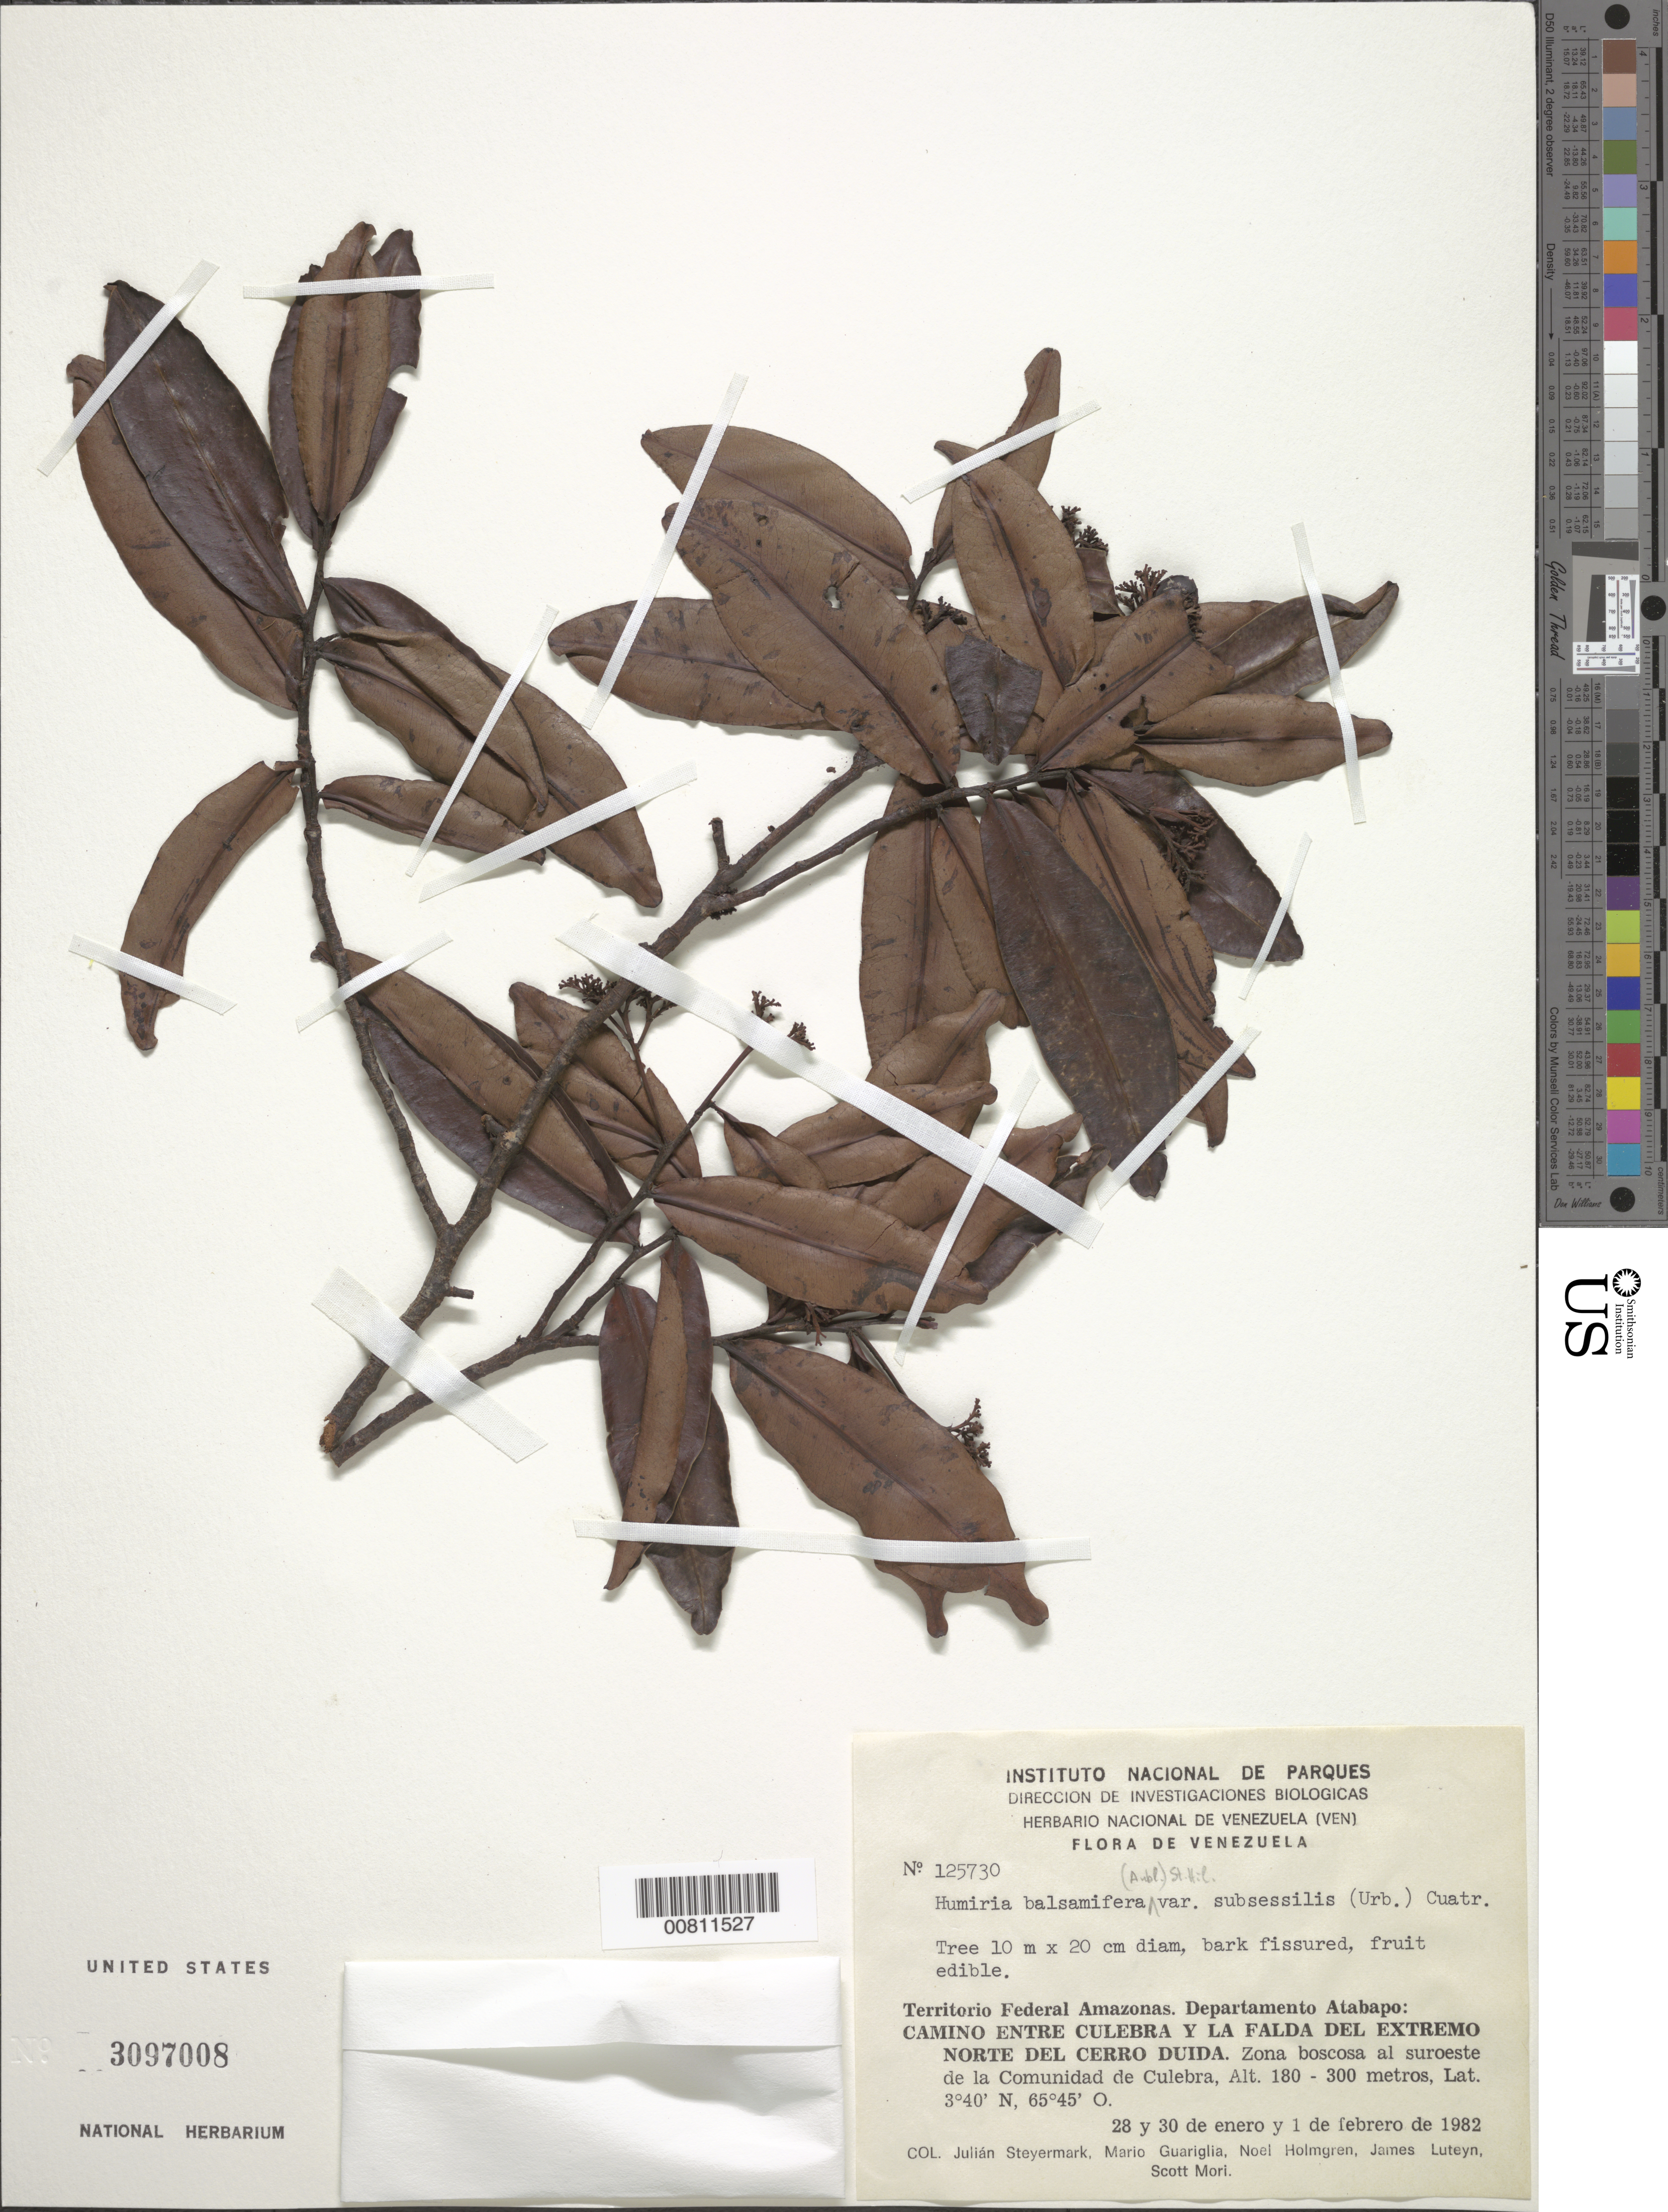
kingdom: Plantae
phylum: Tracheophyta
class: Magnoliopsida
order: Malpighiales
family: Humiriaceae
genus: Humiria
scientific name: Humiria balsamifera var. subsessilis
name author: (Urb.) Cuatrec.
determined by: Mori, Scott A.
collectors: J. Steyermark, M. Guariglia P., N. H. Holmgren, J. L. Luteyn & S. Mori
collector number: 125730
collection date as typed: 28-Jan-82 to 8-Feb-82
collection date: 1982-01-28/1982-02-08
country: Venezuela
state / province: Amazonas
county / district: Atabapo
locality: Cerro Duida, entre Culebra y la Falda del Extremo norte, al SW de la comunidad de Culebra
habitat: Zona boscosa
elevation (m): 180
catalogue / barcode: US 3097008